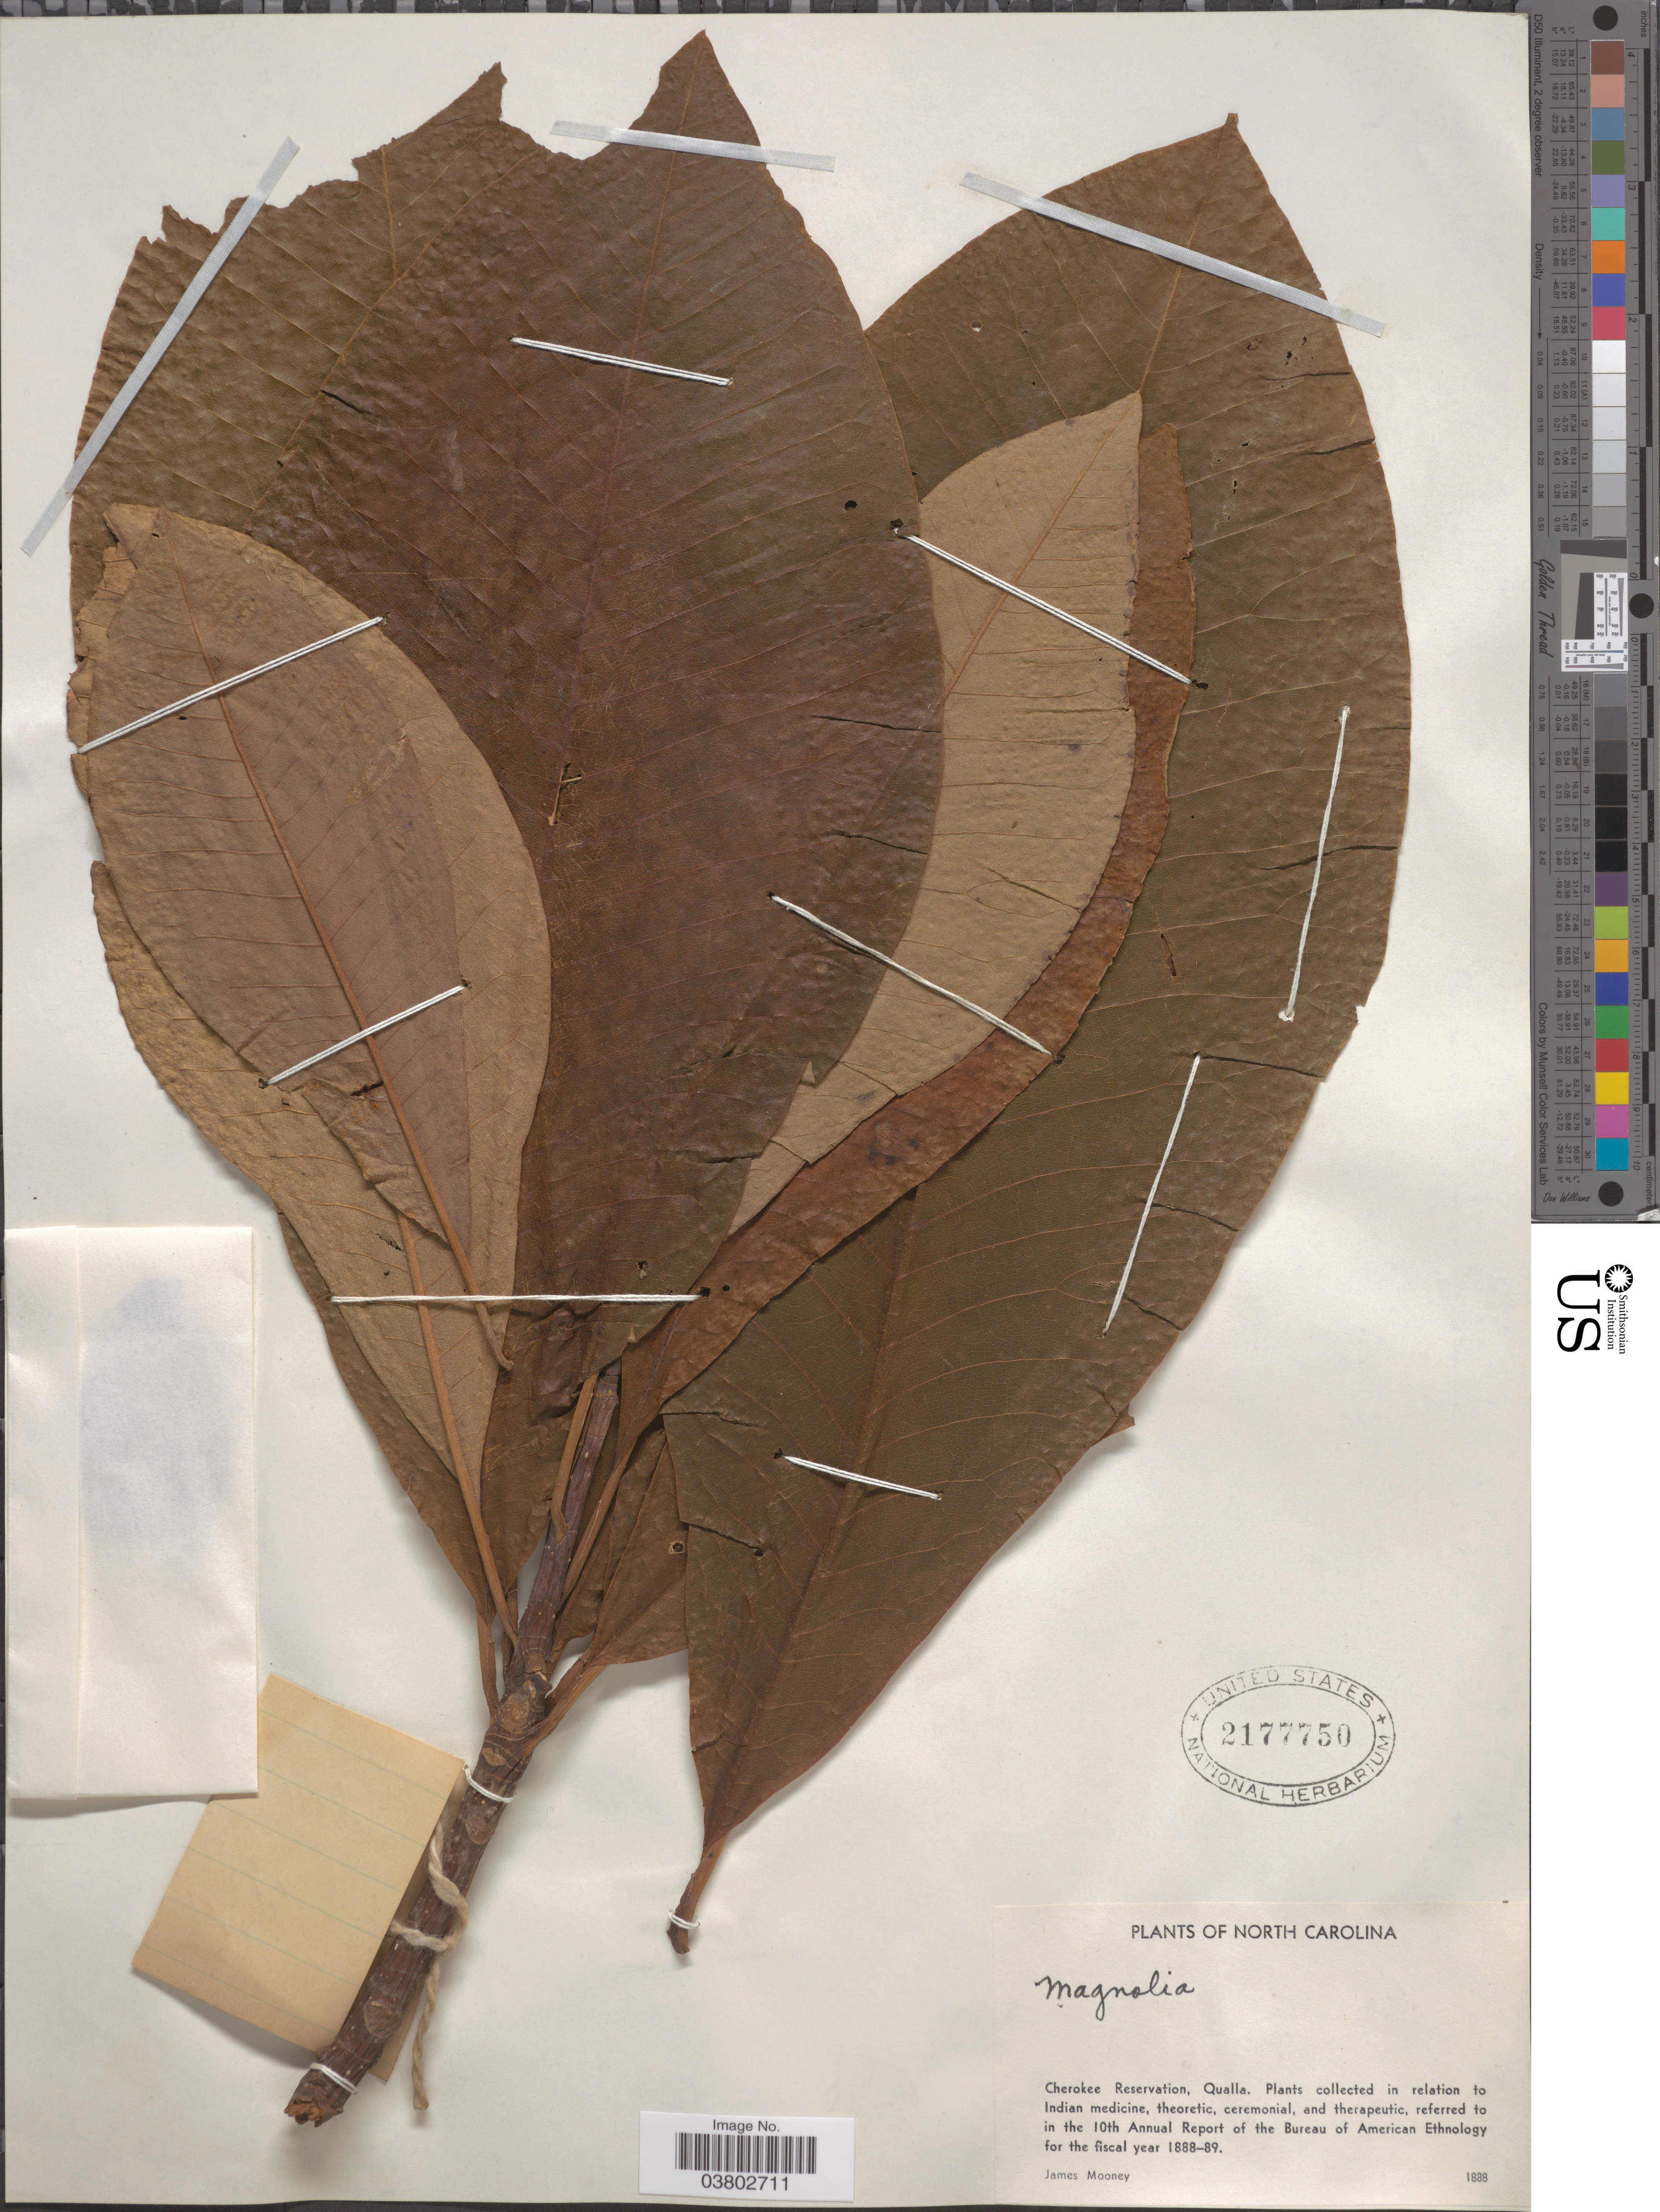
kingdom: Plantae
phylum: Tracheophyta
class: Magnoliopsida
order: Magnoliales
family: Magnoliaceae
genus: Magnolia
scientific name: Magnolia tripetala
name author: L.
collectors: J. Mooney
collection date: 1888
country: United States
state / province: North Carolina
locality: Cherokee Reservation, Qualla.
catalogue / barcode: US 2177750